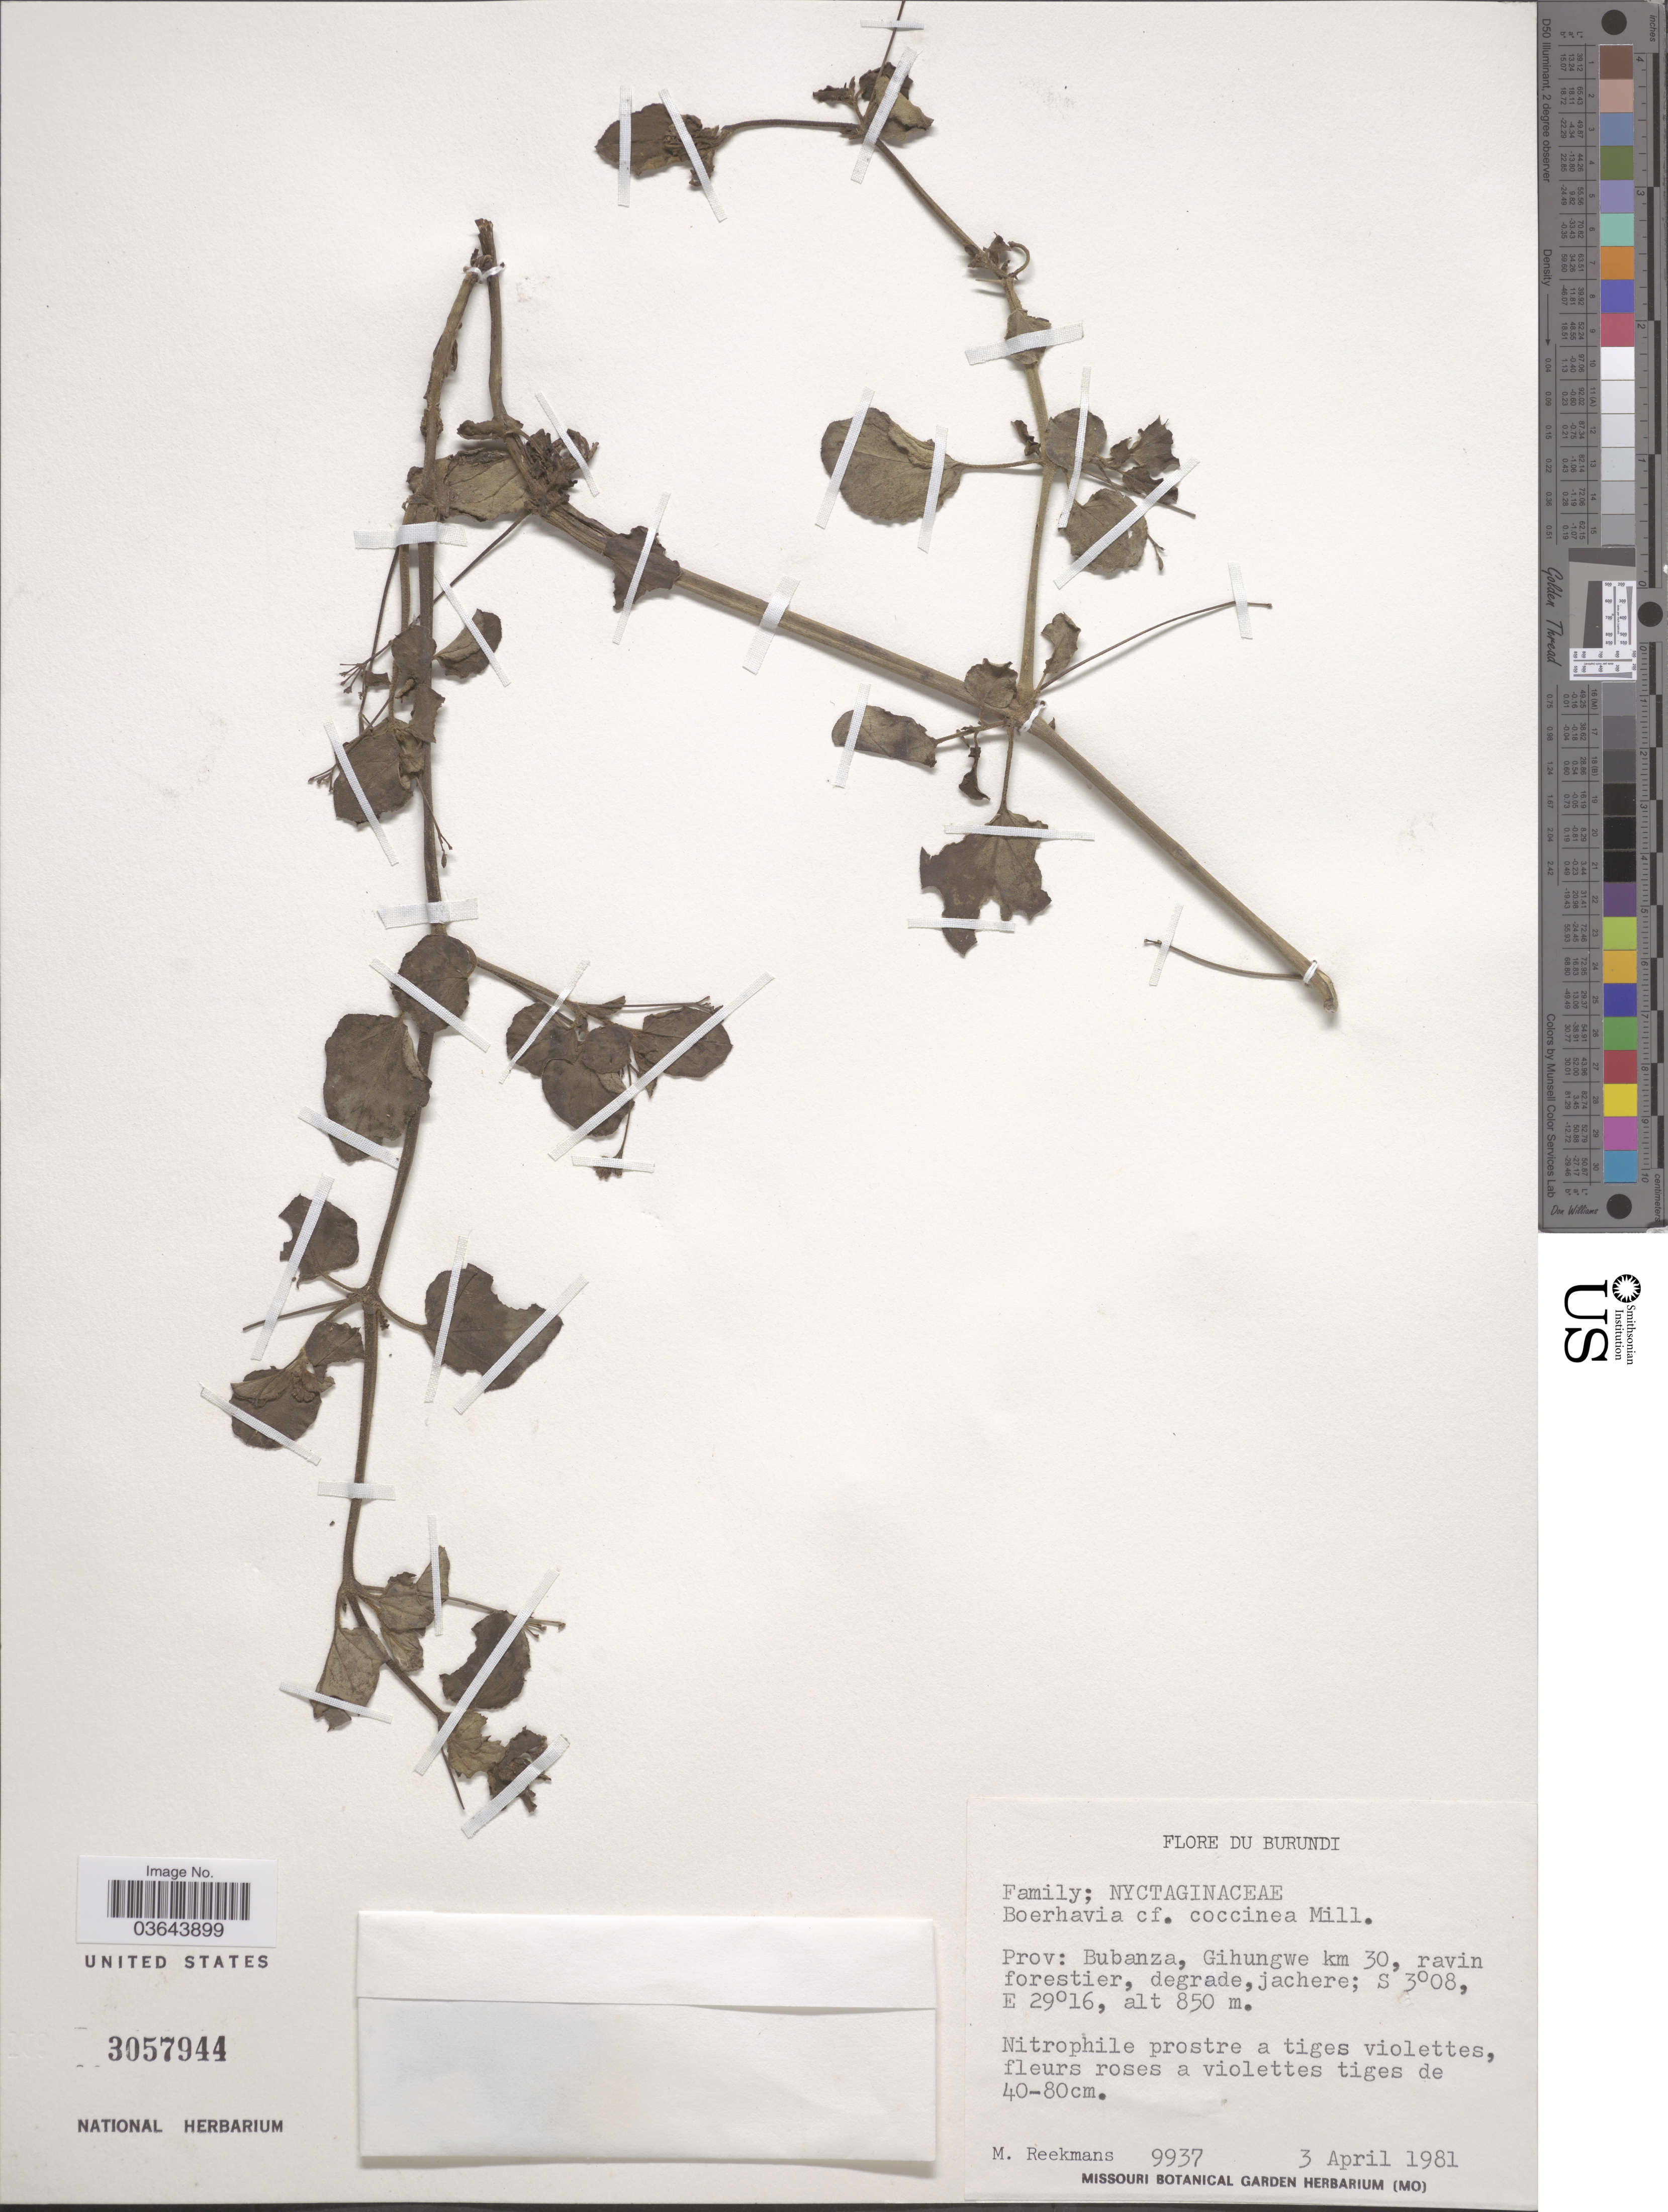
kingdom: Plantae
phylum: Tracheophyta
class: Magnoliopsida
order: Caryophyllales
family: Nyctaginaceae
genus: Boerhavia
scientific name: Boerhavia diffusa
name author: L.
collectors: M. Reekmans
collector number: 9937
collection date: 1981-04-03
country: Burundi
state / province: Bubanza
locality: Gihungwe km 30.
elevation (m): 850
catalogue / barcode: US 3057944